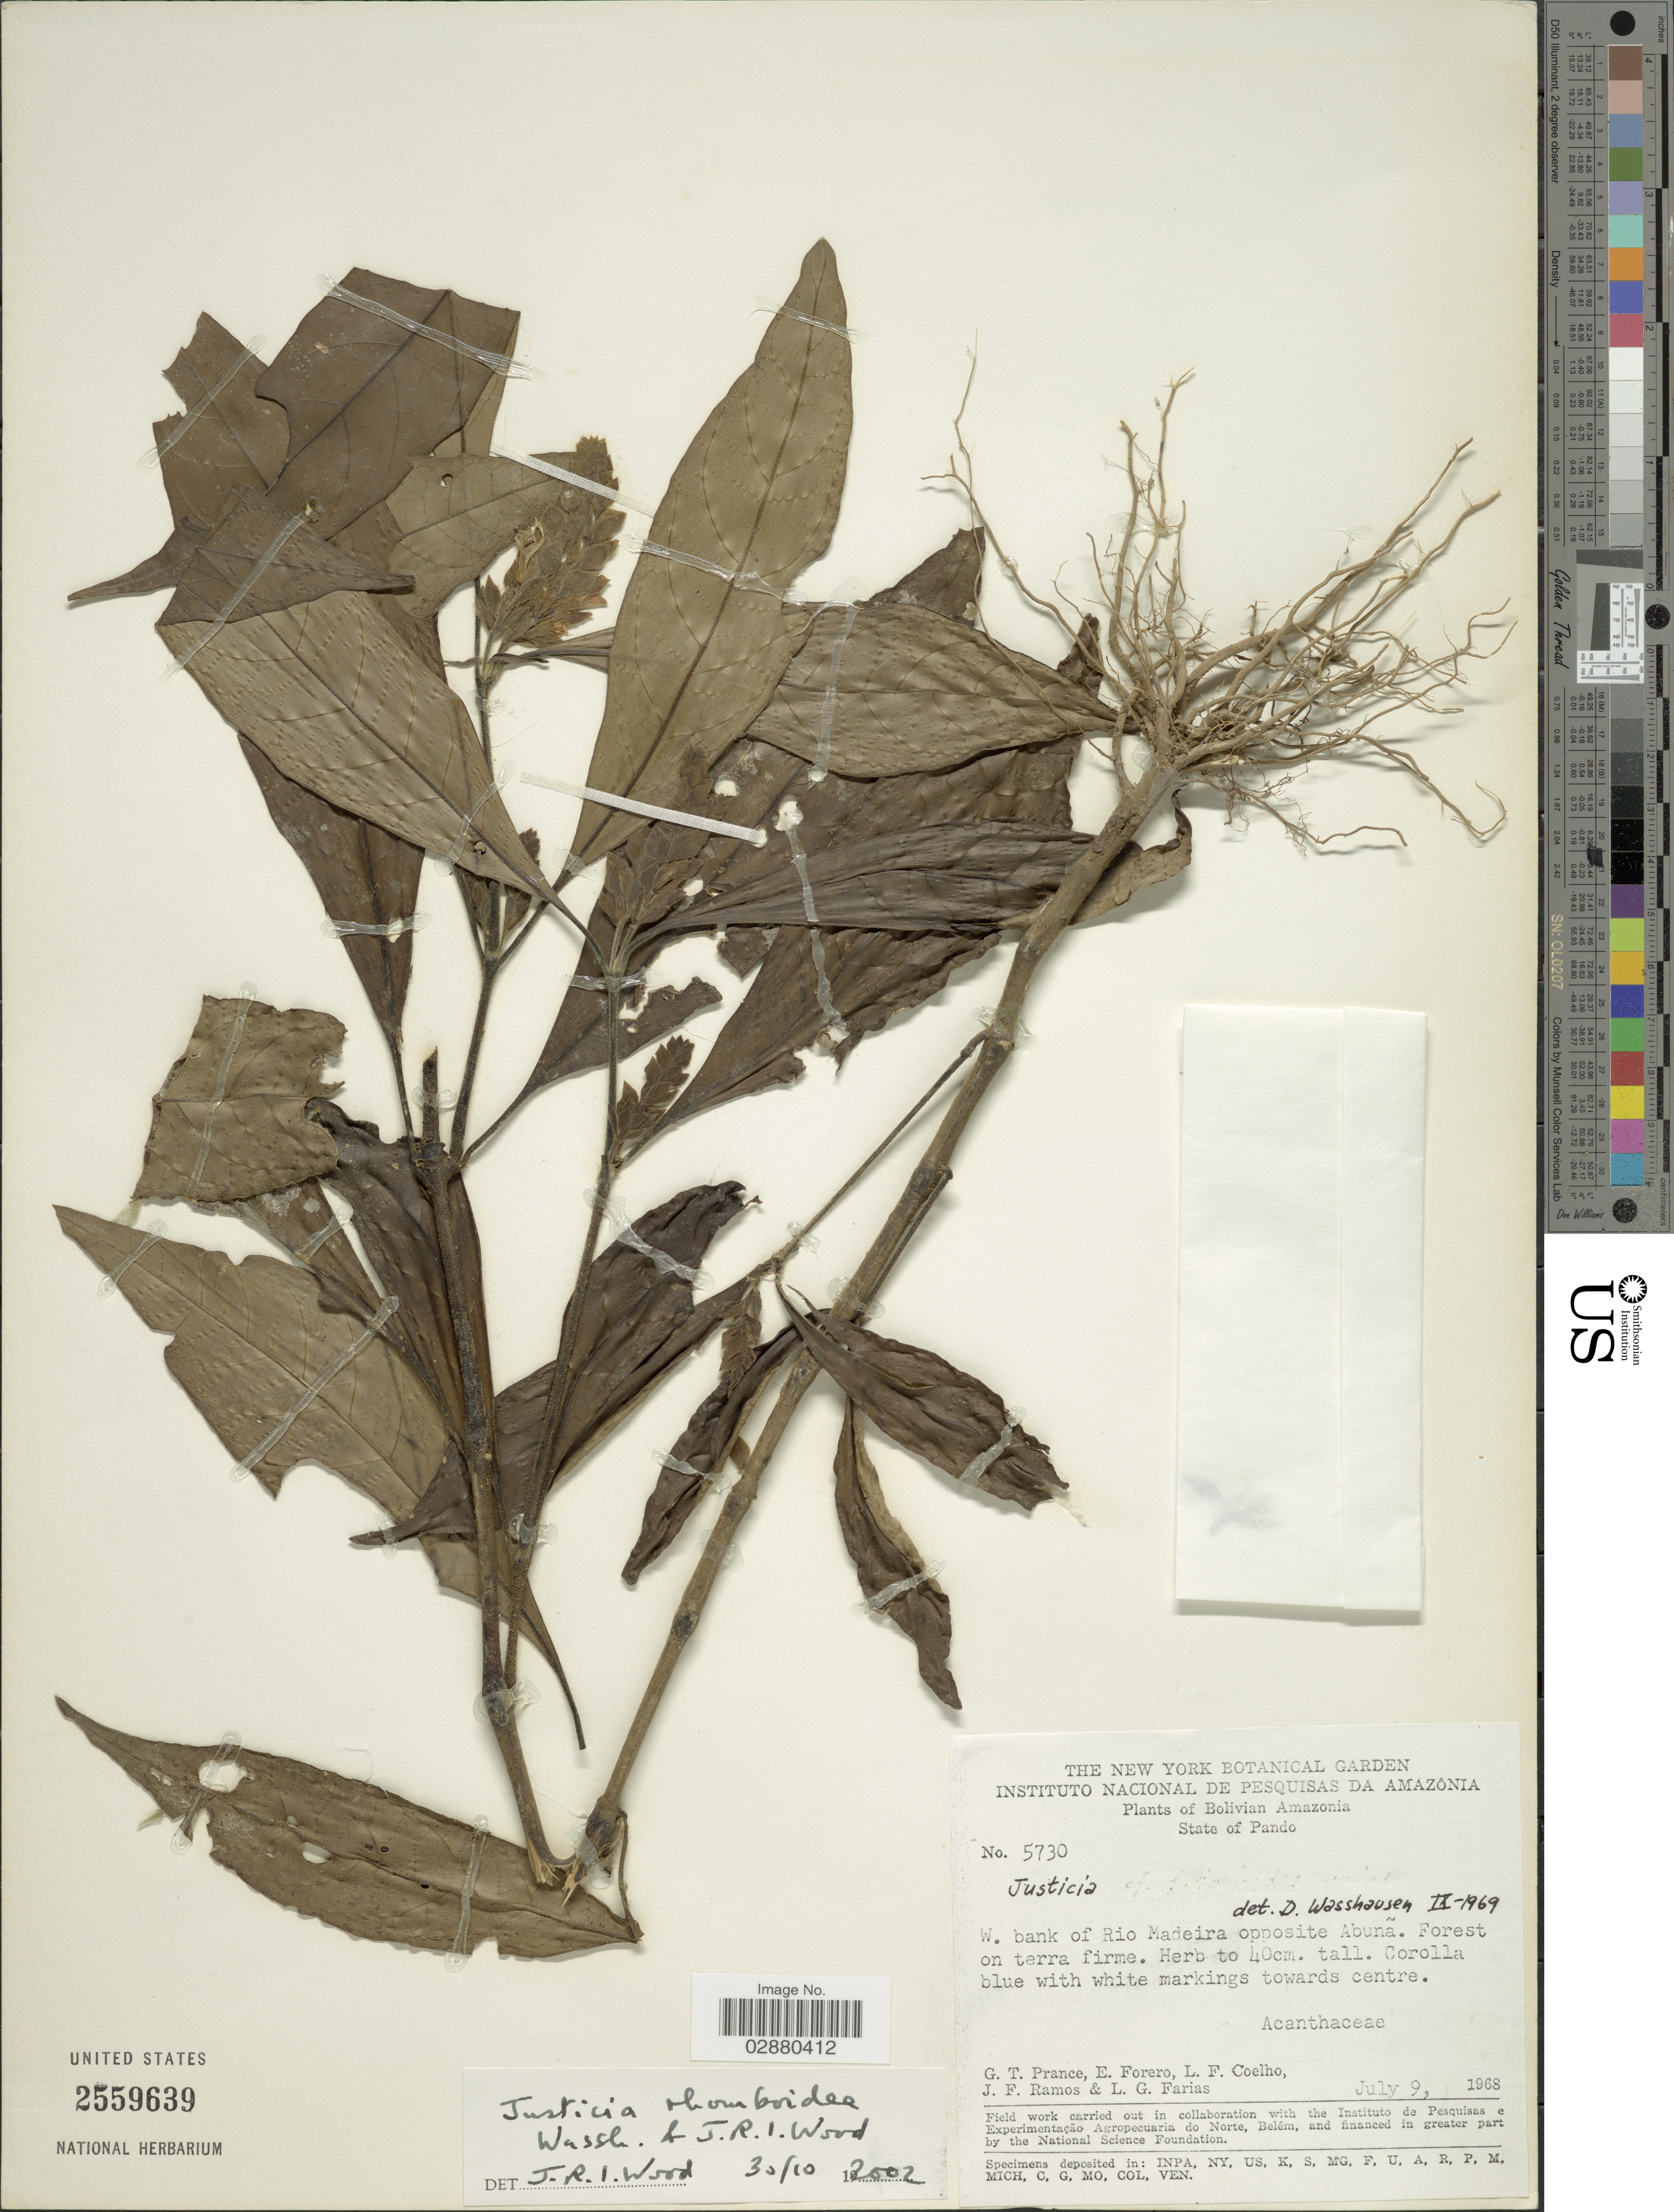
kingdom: Plantae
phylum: Tracheophyta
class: Magnoliopsida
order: Lamiales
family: Acanthaceae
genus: Justicia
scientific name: Justicia rhomboidea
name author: Wassh. & J.R.I. Wood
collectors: G. T. Prance, E. Forero, L. F. Coelho, J. F. Ramos & L. G. Farias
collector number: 5730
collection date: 1968-07-09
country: Bolivia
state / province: Pando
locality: Bolivian Amazonia. W. bank of Rio Madeira opposite Abuña.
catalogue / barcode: US 2559639